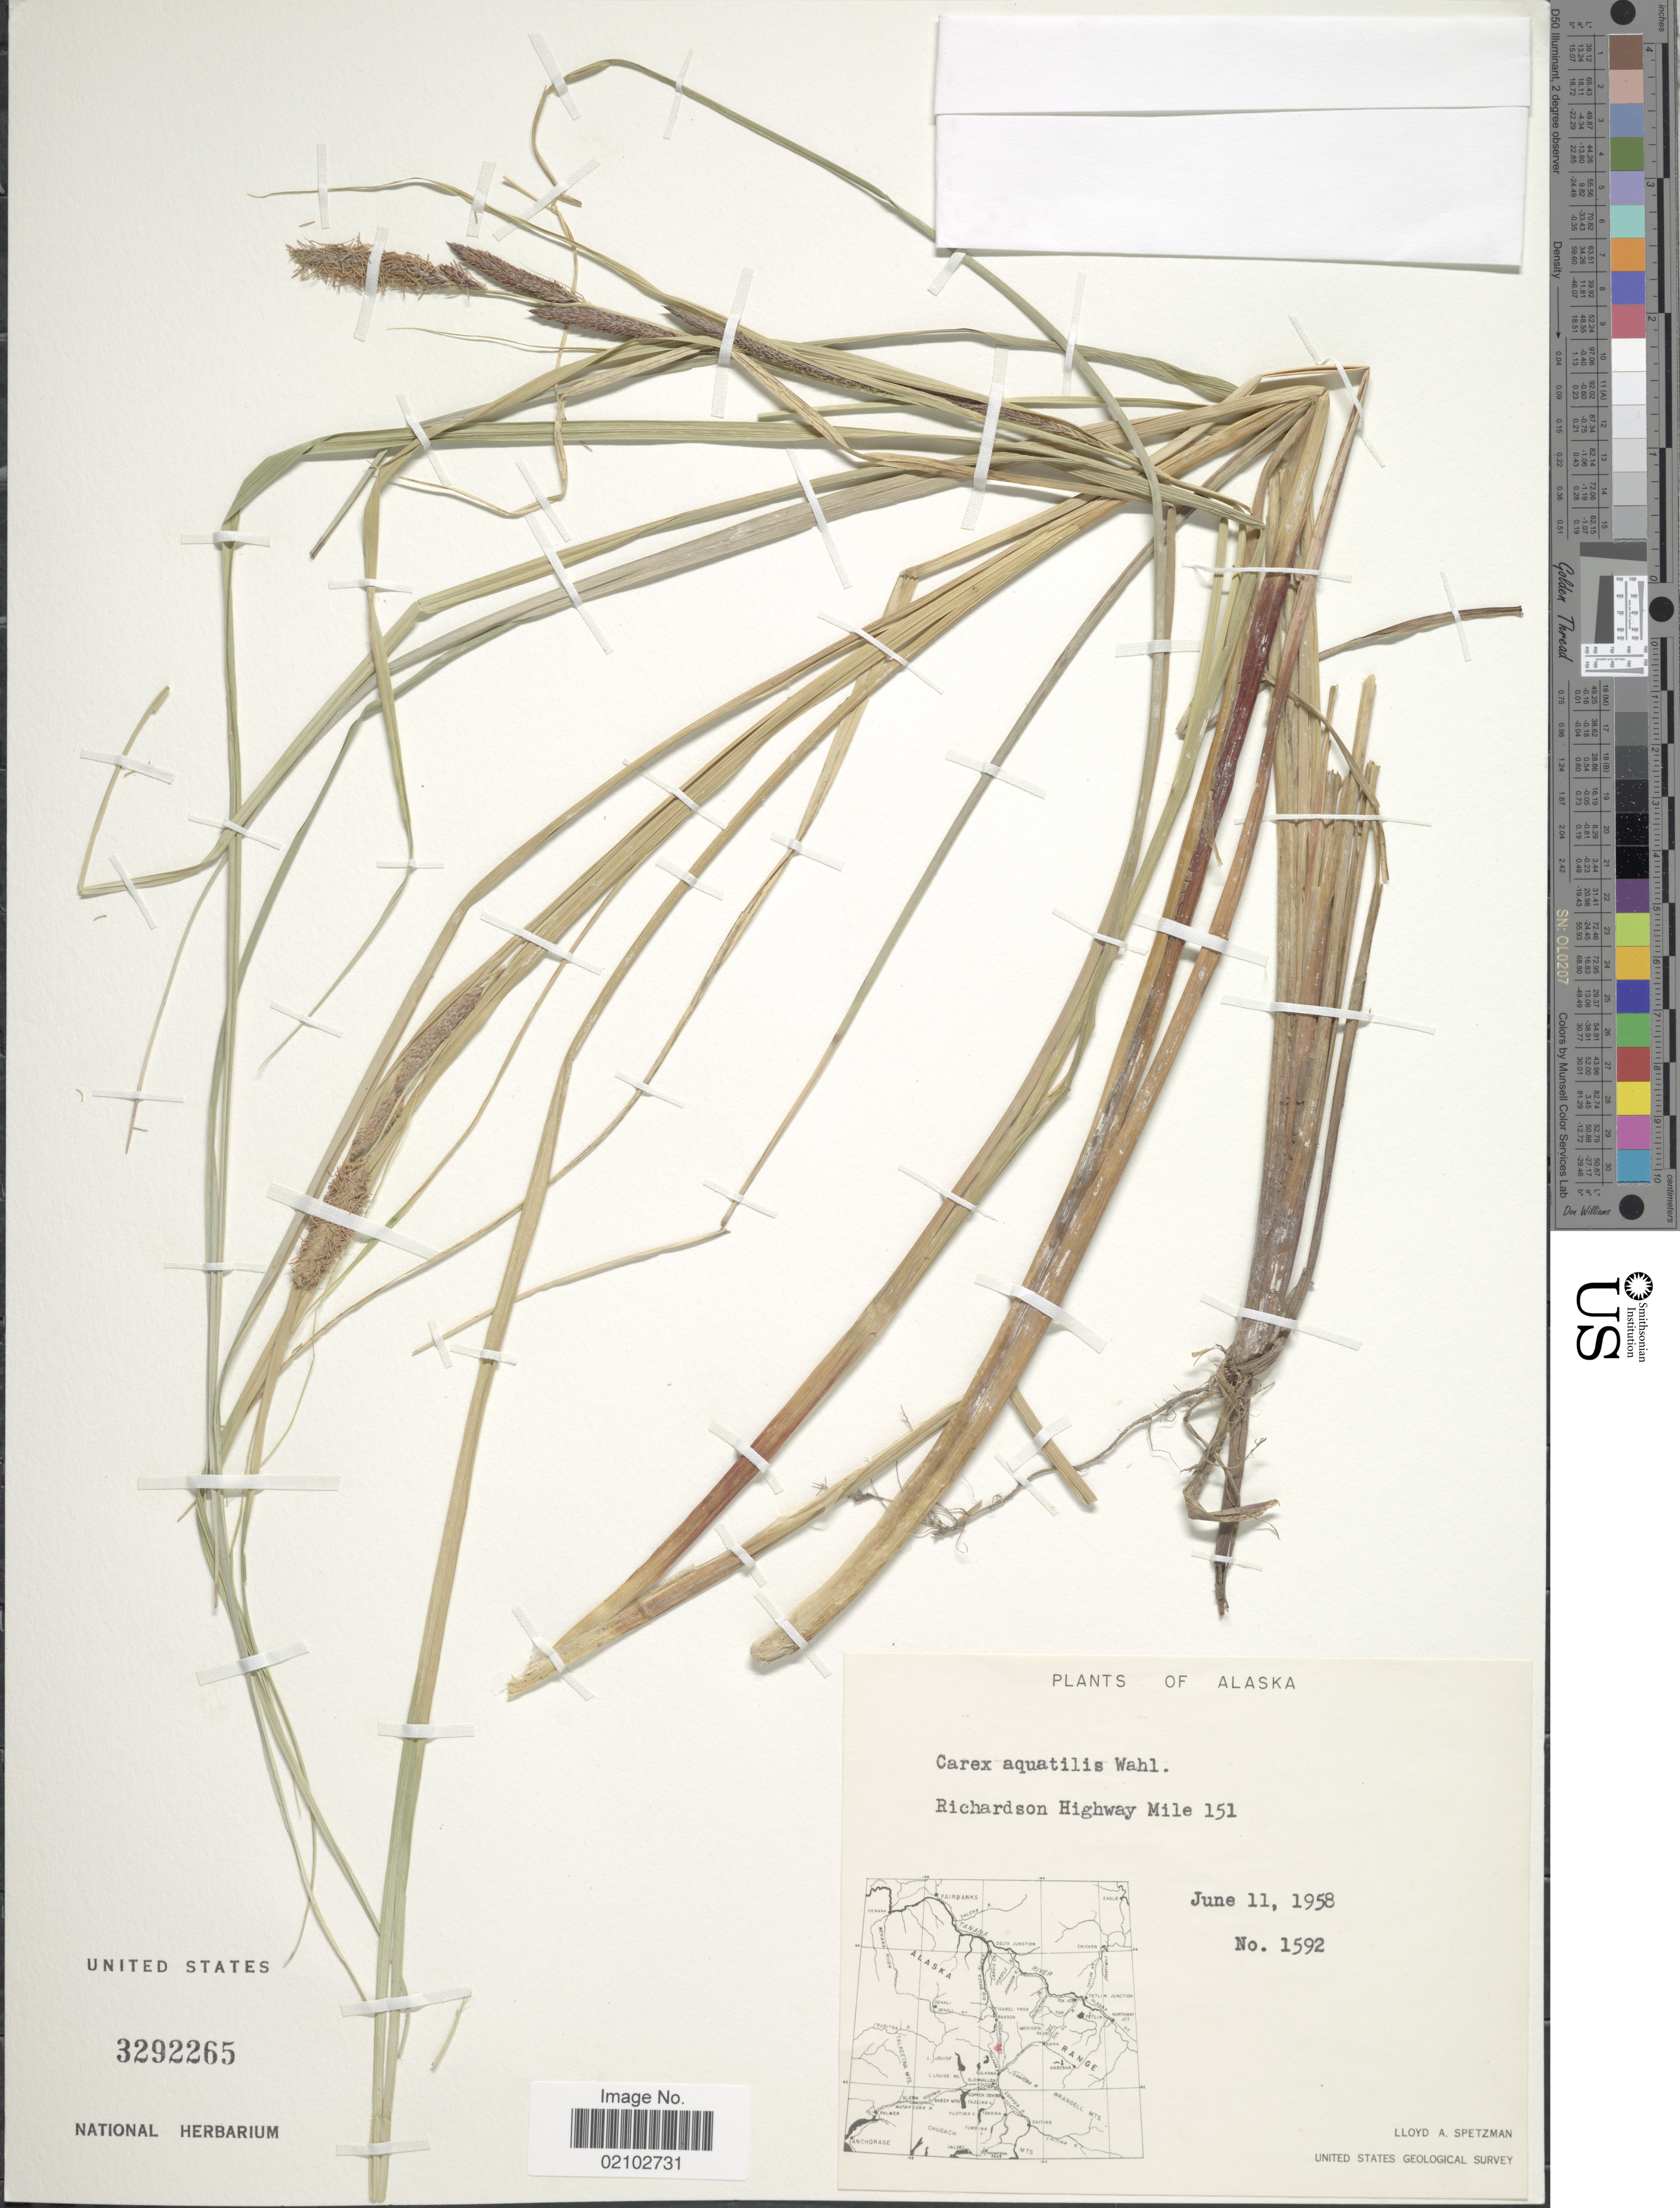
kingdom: Plantae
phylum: Tracheophyta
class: Liliopsida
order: Poales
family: Cyperaceae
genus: Carex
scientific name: Carex aquatilis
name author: Wahlenb.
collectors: L. Spetzman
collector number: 1592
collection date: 1958-06-11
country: United States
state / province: Alaska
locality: Richardson Highway Mile 151.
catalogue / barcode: US 3292265